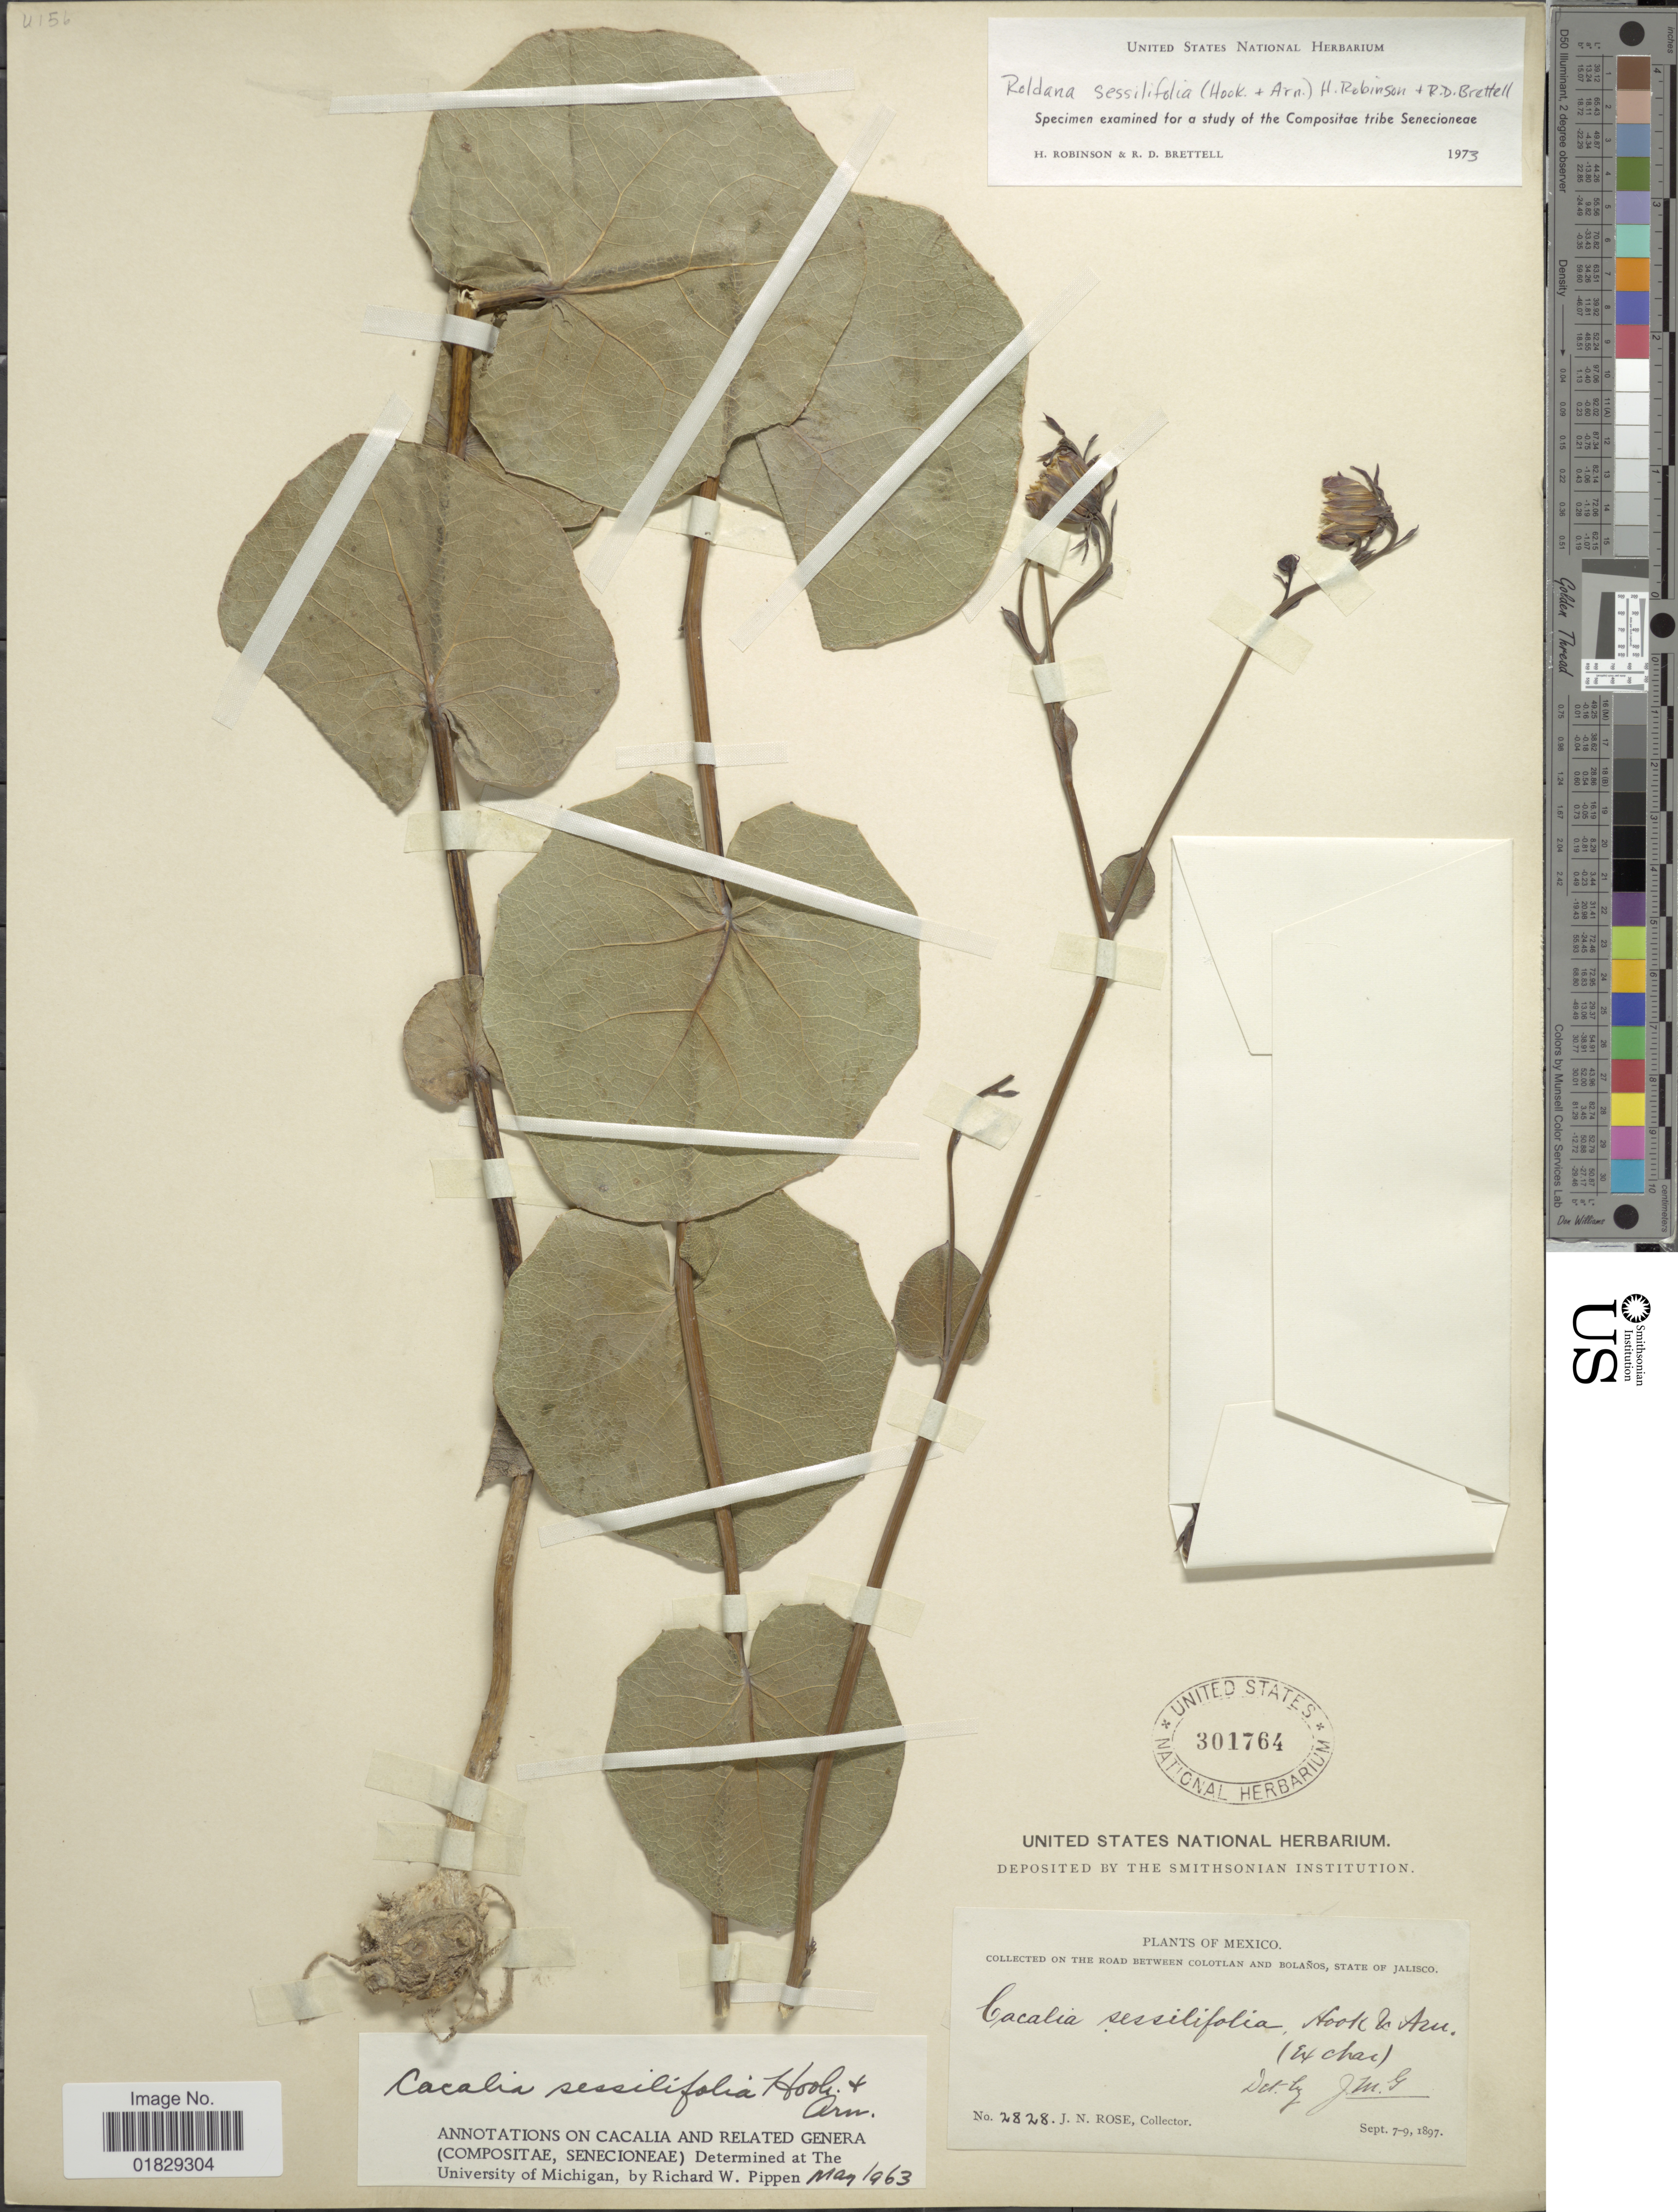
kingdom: Plantae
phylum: Tracheophyta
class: Magnoliopsida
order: Asterales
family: Asteraceae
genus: Roldana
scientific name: Roldana sessilifolia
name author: (Hook.) H. Rob. & Brettell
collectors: J. N. Rose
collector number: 2828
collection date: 1897-09-07/1897-09-09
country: Mexico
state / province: Jalisco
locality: On the road between Colotlan and Bolaños, State of Jalisco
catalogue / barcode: US 301764